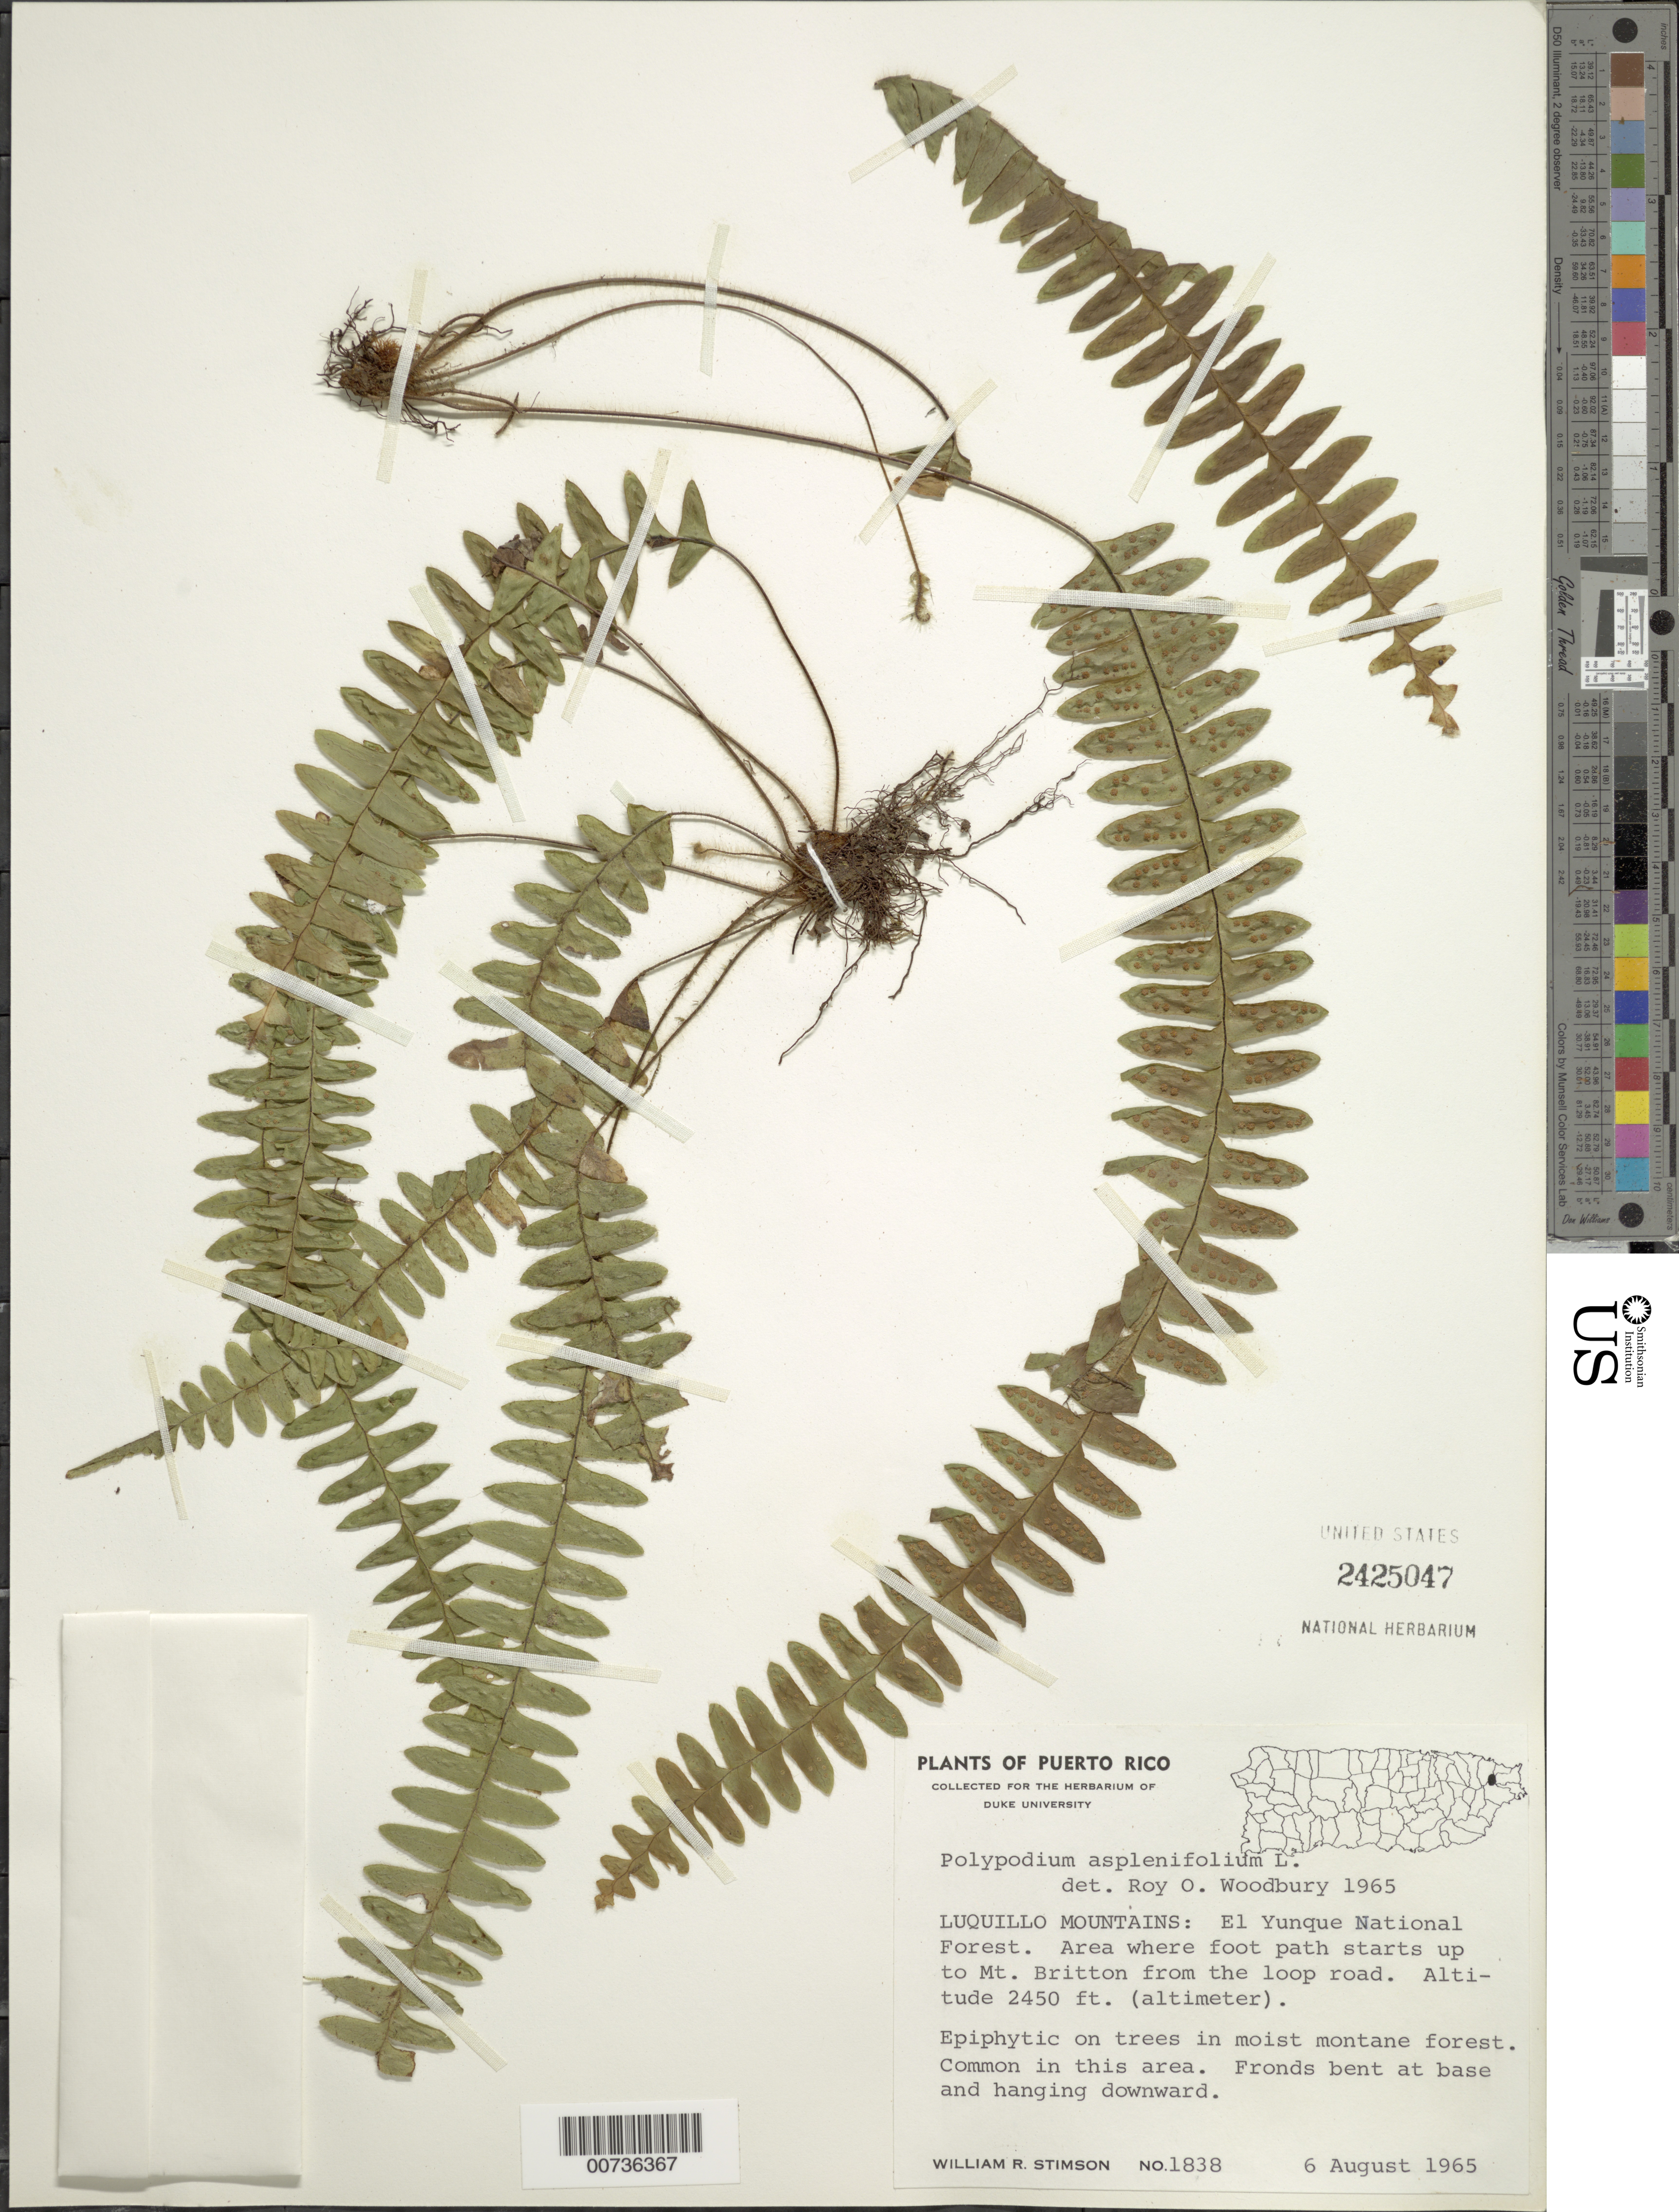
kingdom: Plantae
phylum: Tracheophyta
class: Polypodiopsida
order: Polypodiales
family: Polypodiaceae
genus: Terpsichore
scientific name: Terpsichore asplenifolia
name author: (L.) A.R. Sm.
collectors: W. R. Stimson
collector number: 1838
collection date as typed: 06 Aug 1965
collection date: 1965-08-06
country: Puerto Rico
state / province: Luquillo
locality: Luquillo Mountains: El Yunque National Forest. Area where foot path starts up to Mt. Britton from the loop road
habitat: Epiphytic on trees in moist montane forest. Common in this area. Fronds bent at base and hanging downward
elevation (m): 747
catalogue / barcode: US 2425047